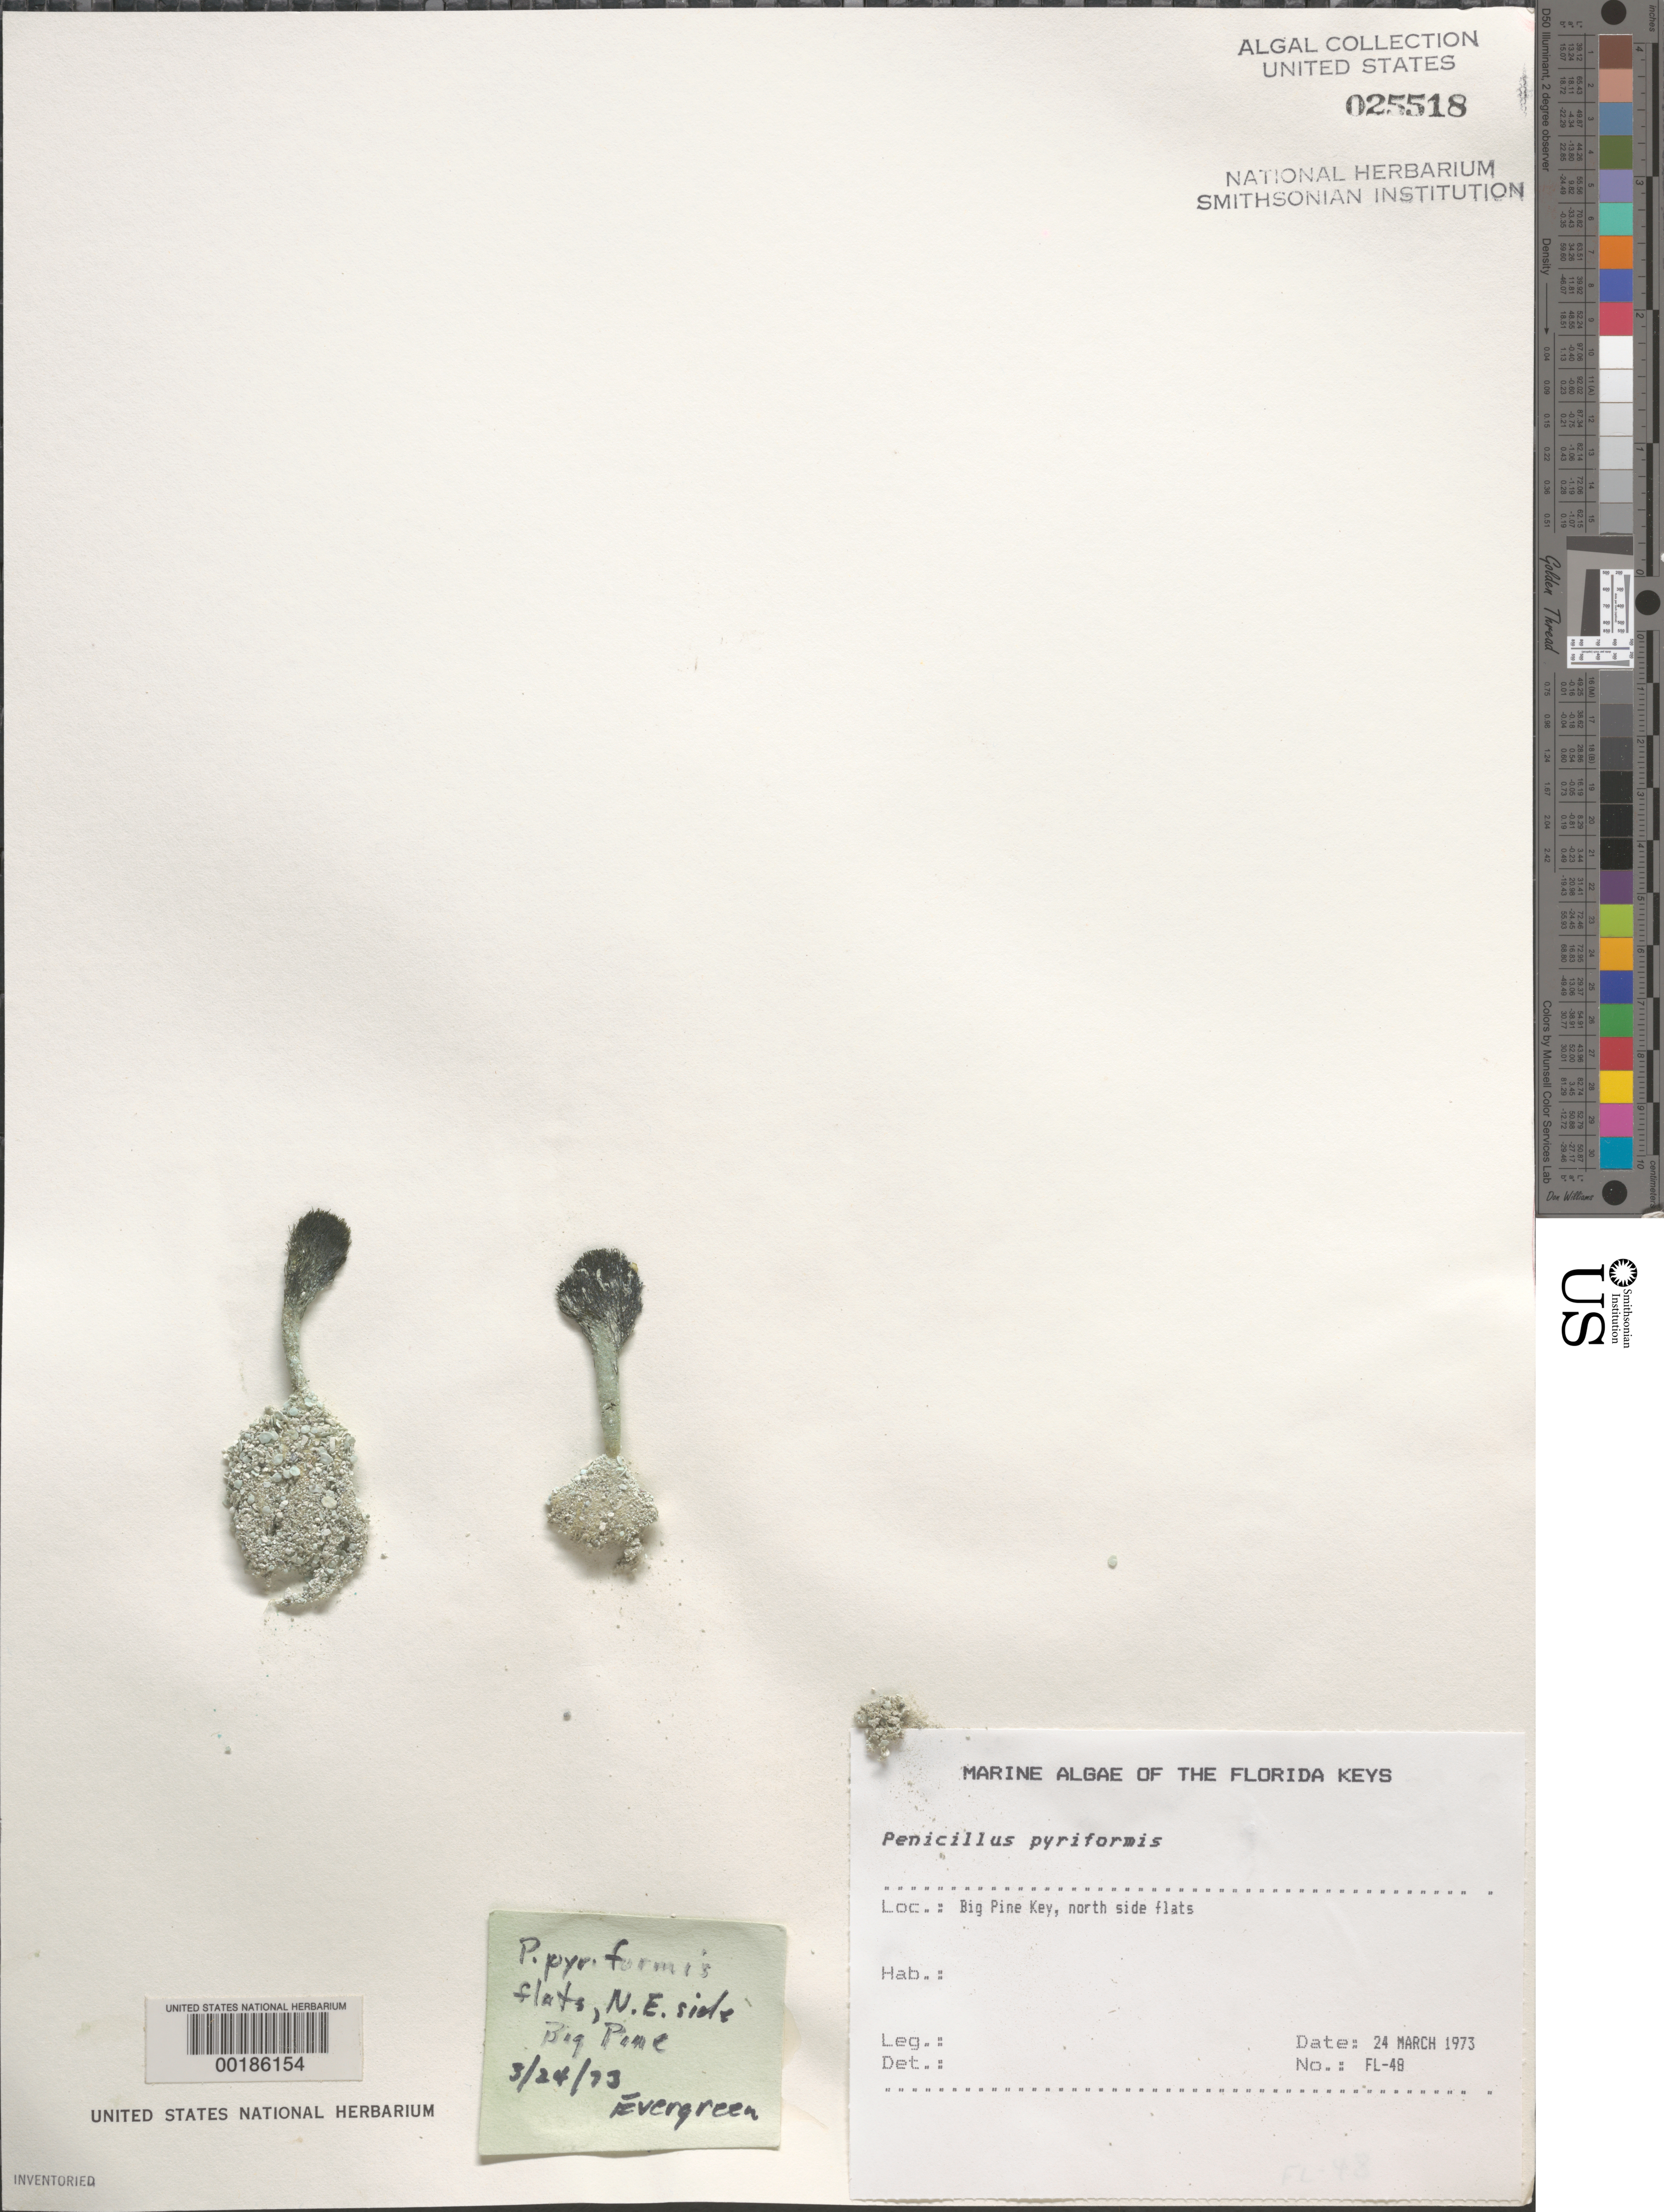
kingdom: Plantae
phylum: Chlorophyta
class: Ulvophyceae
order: Bryopsidales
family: Udoteaceae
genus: Penicillus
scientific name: Penicillus pyriformis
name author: A. Gepp & E. Gepp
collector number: FL-48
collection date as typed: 24 Mar 1973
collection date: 1973-03-24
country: United States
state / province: Florida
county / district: Monroe County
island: Big Pine Key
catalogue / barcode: US 25518